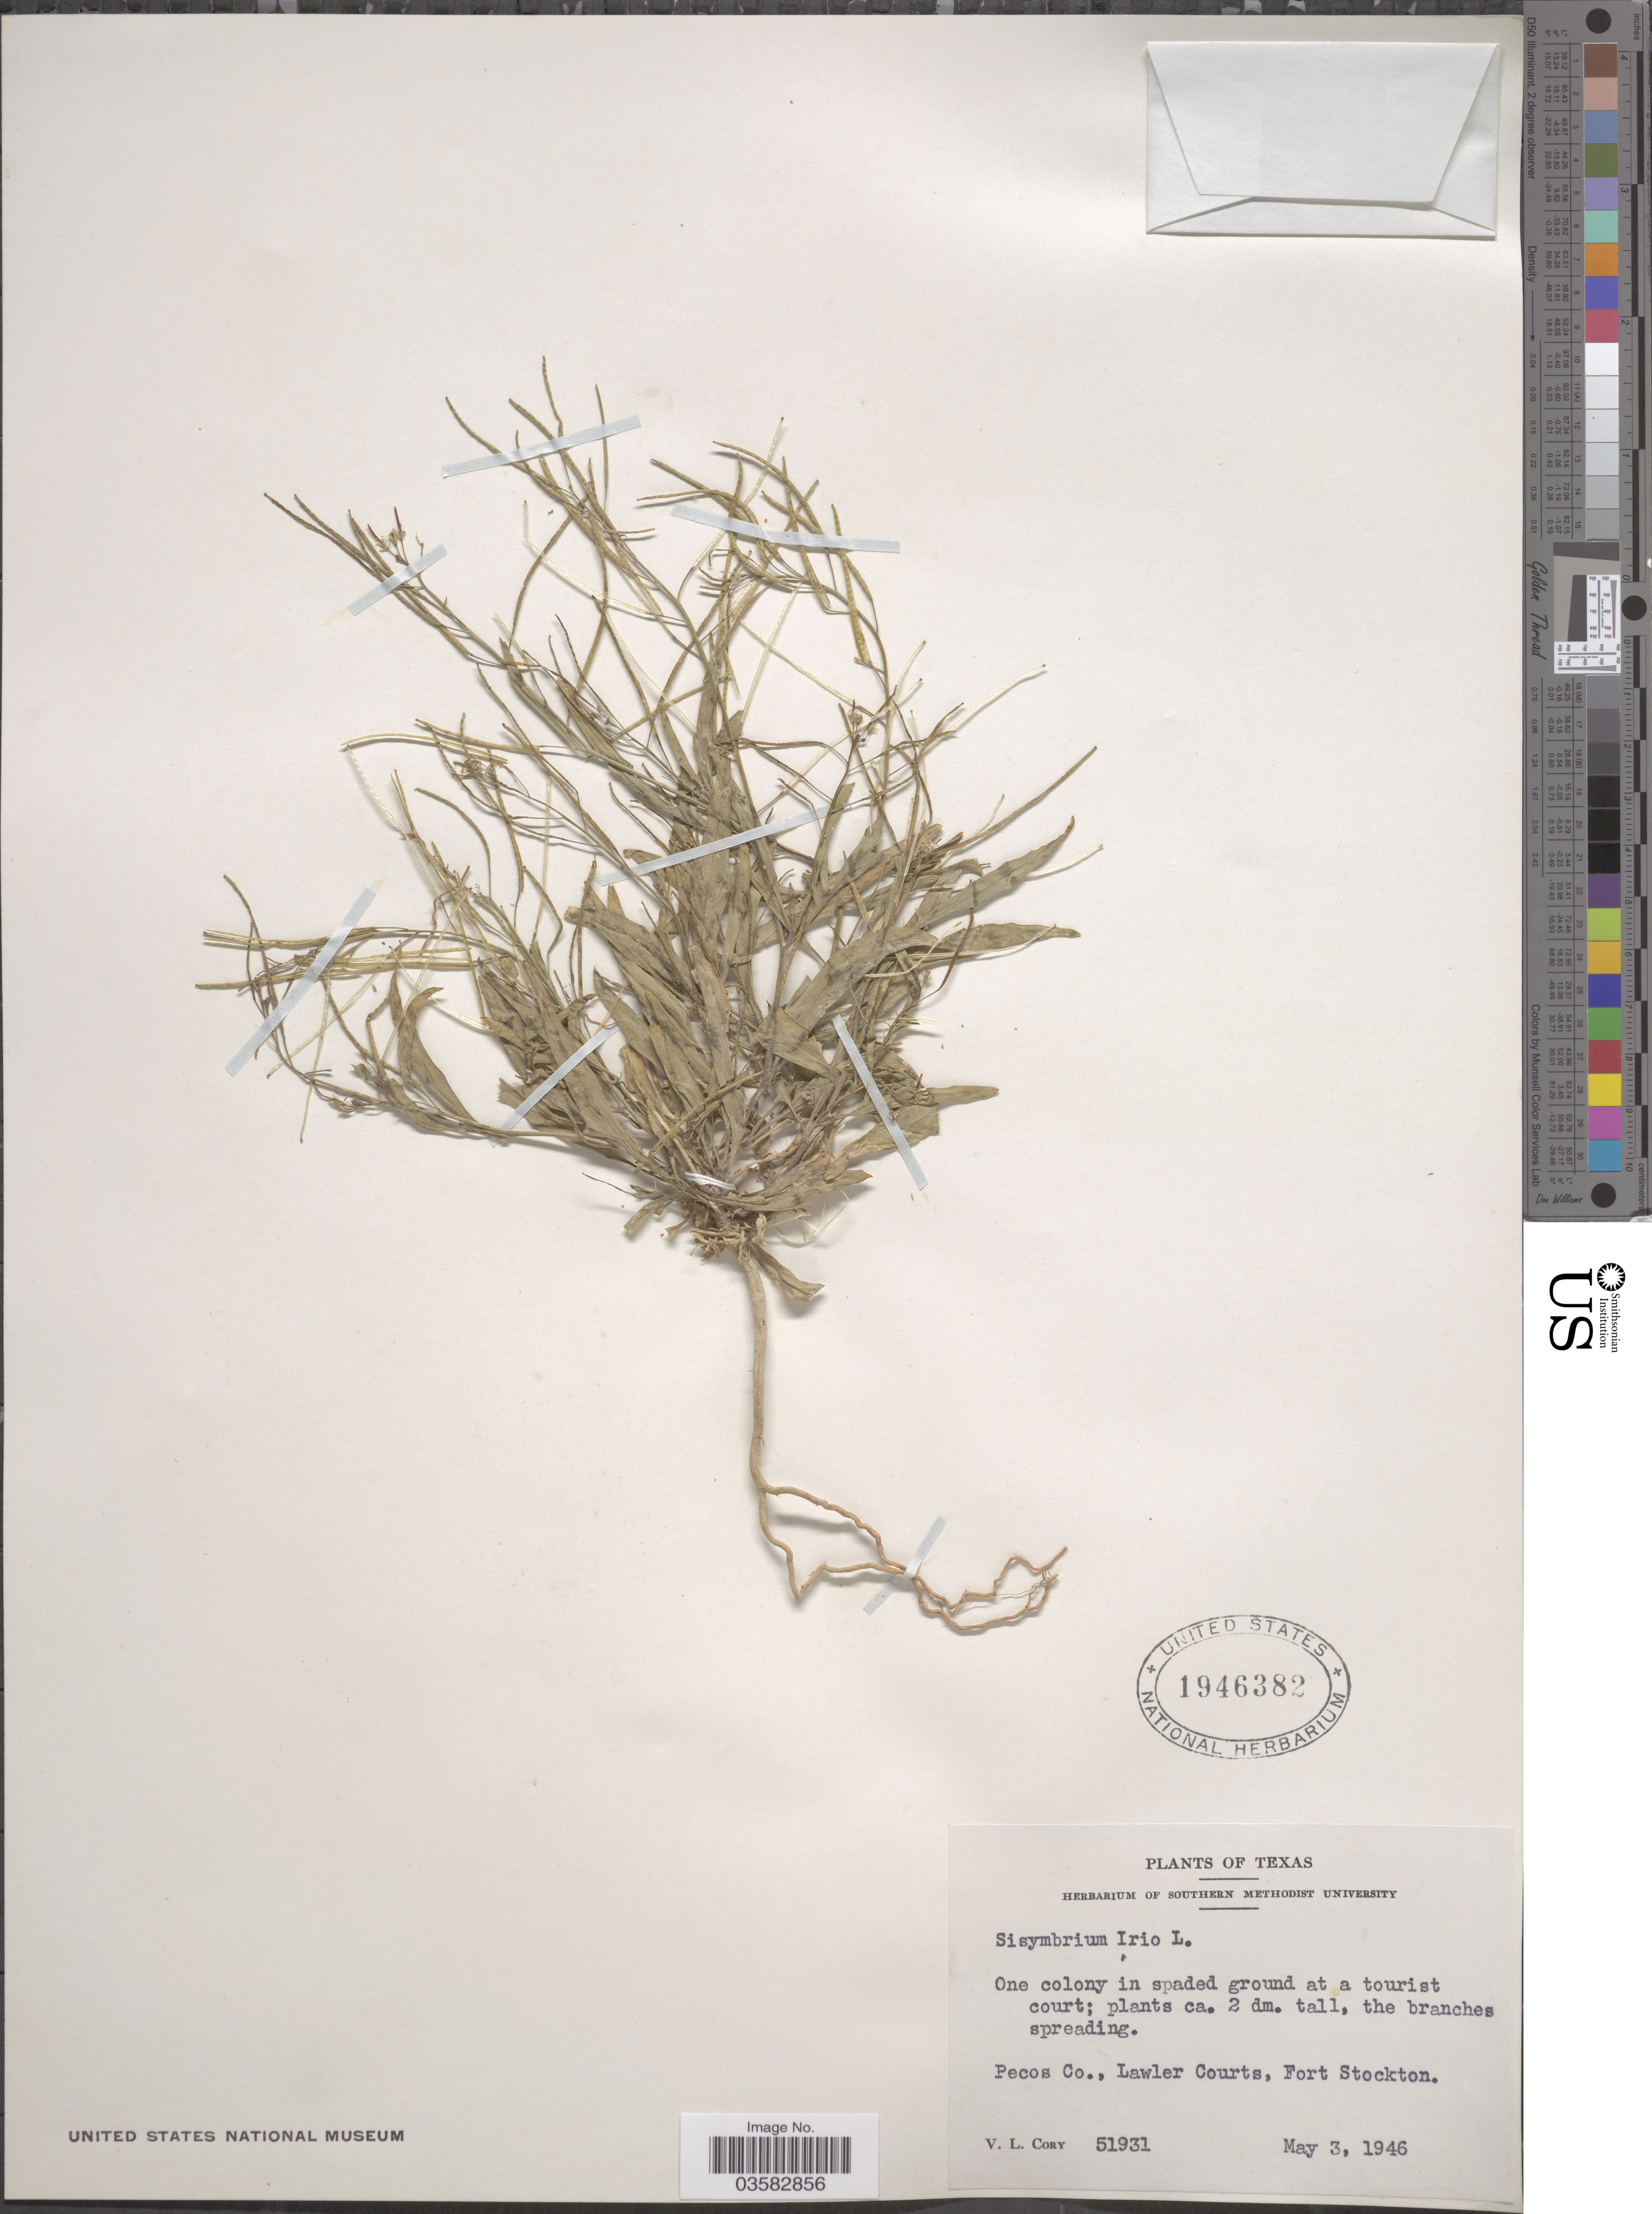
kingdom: Plantae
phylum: Tracheophyta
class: Magnoliopsida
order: Brassicales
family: Brassicaceae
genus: Sisymbrium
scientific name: Sisymbrium irio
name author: L.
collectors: V. Cory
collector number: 51931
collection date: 1946-05-03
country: United States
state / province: Texas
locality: One colony in spaded ground at a tourist court. Pecos Co., Lawler Courts, Fort Stockton.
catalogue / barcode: US 1946382